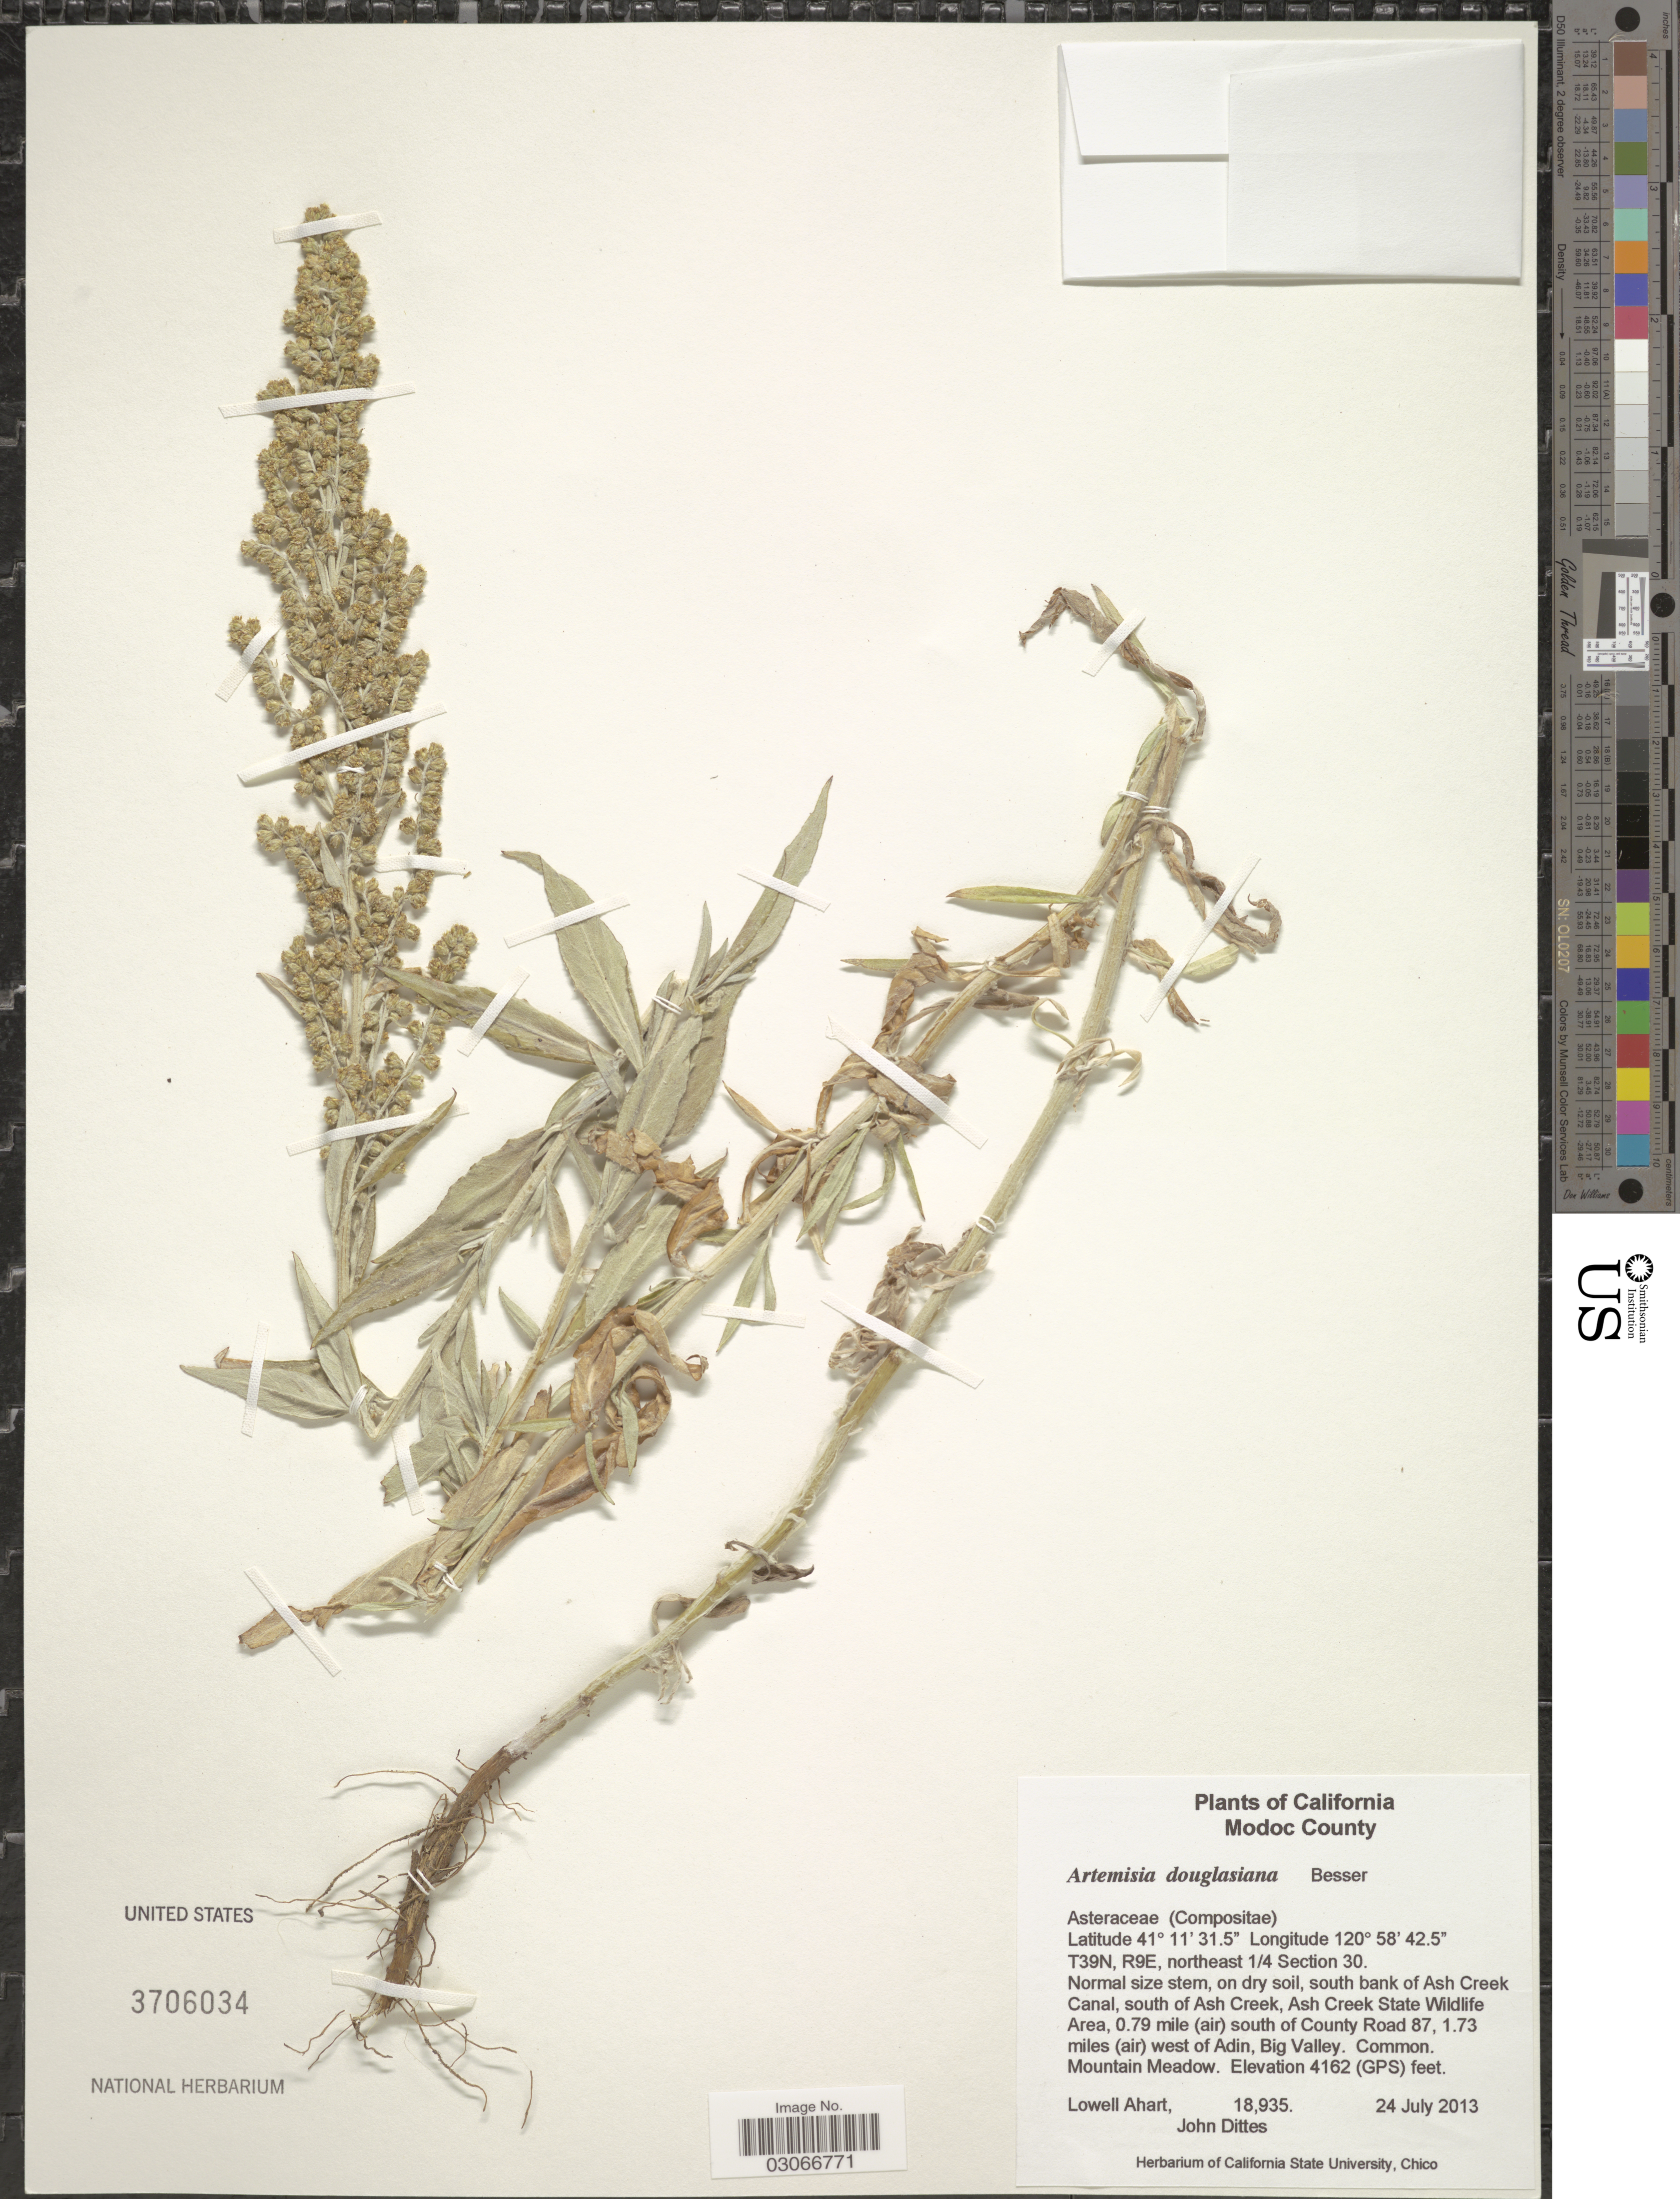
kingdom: Plantae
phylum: Tracheophyta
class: Magnoliopsida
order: Asterales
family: Asteraceae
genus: Artemisia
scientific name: Artemisia douglasiana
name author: Besser ex Hook.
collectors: L. Ahart & J. Dittes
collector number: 18935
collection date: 2013-07-24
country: United States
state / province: California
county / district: Modoc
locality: Modoc County. T39N, R9E, northeast 1/4 Section 30. South bank of Ash Creek Canal, south of Ash Creek, Ash Creek State Wildlife Area, 0.79 mile (air) south of County Road 87, 1.73 miles (air) west of Adin, Big Valley.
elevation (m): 1269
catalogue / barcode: US 3706034